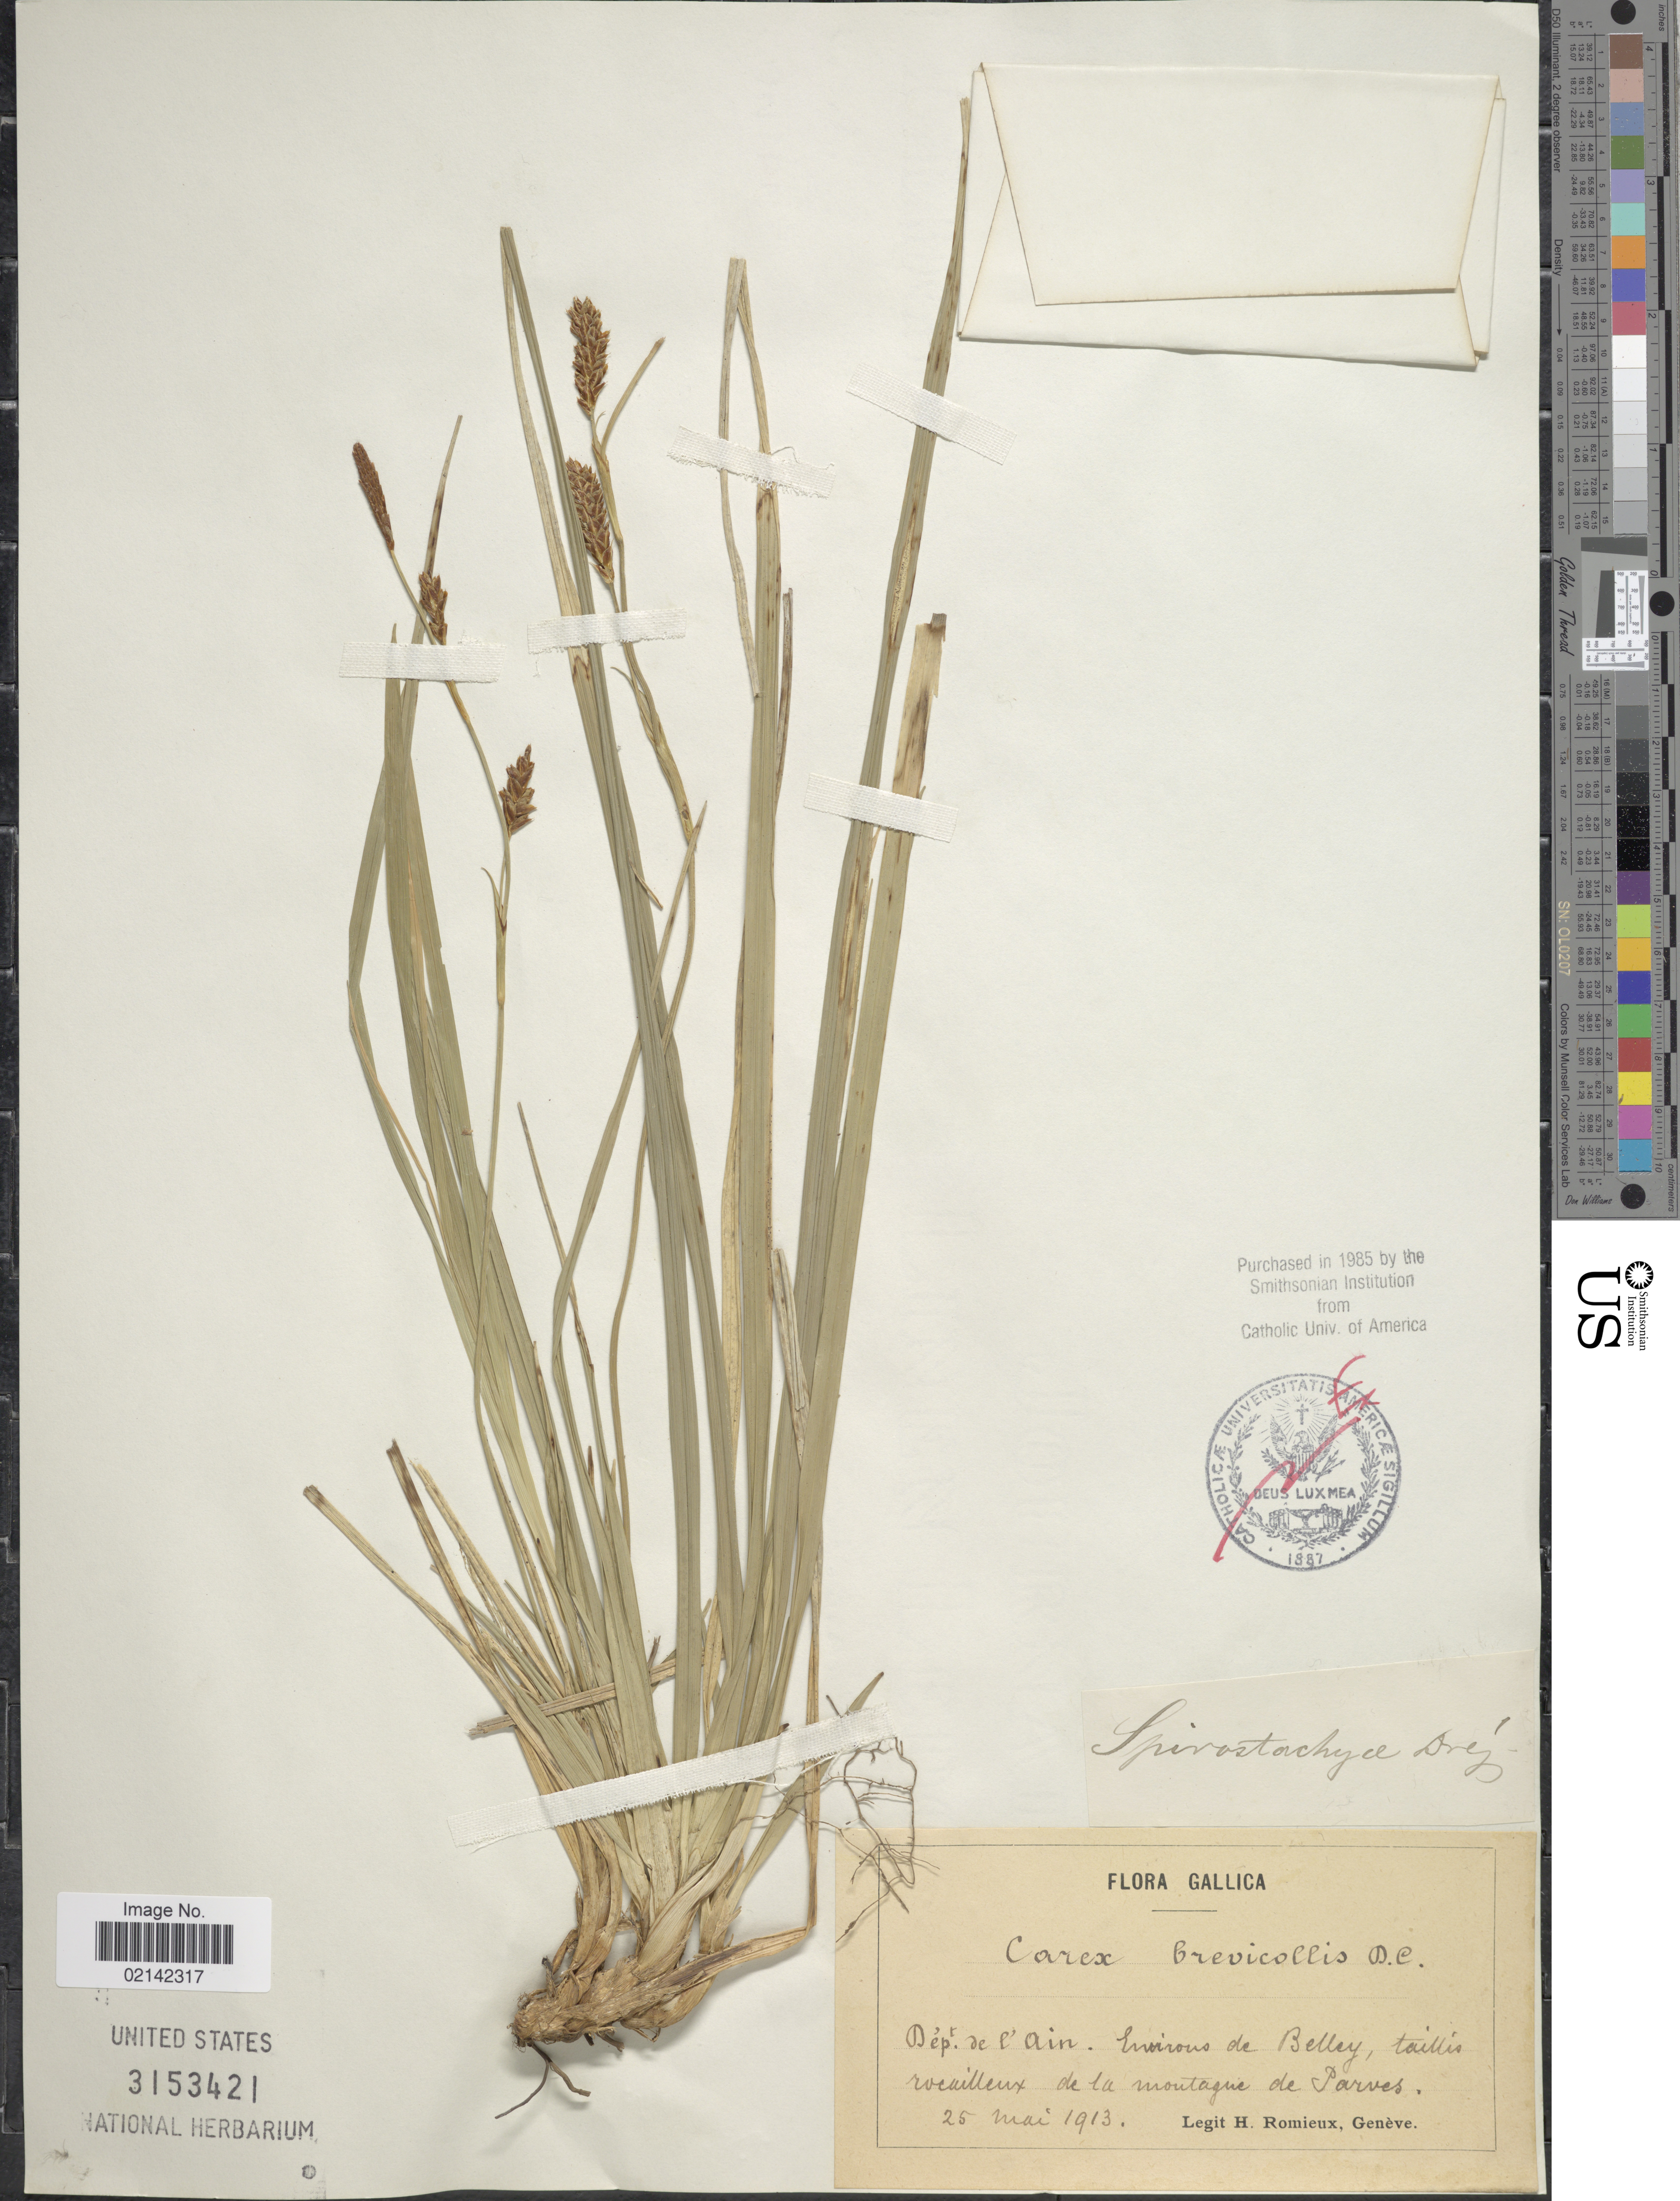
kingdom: Plantae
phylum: Tracheophyta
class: Liliopsida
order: Poales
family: Cyperaceae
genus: Carex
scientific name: Carex brevicollis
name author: DC.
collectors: Romieux, H.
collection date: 1913-05-25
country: France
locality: Gallica. Dept. de l'Ain. Environs de Belley, montagne de Parves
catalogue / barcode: US 3153421